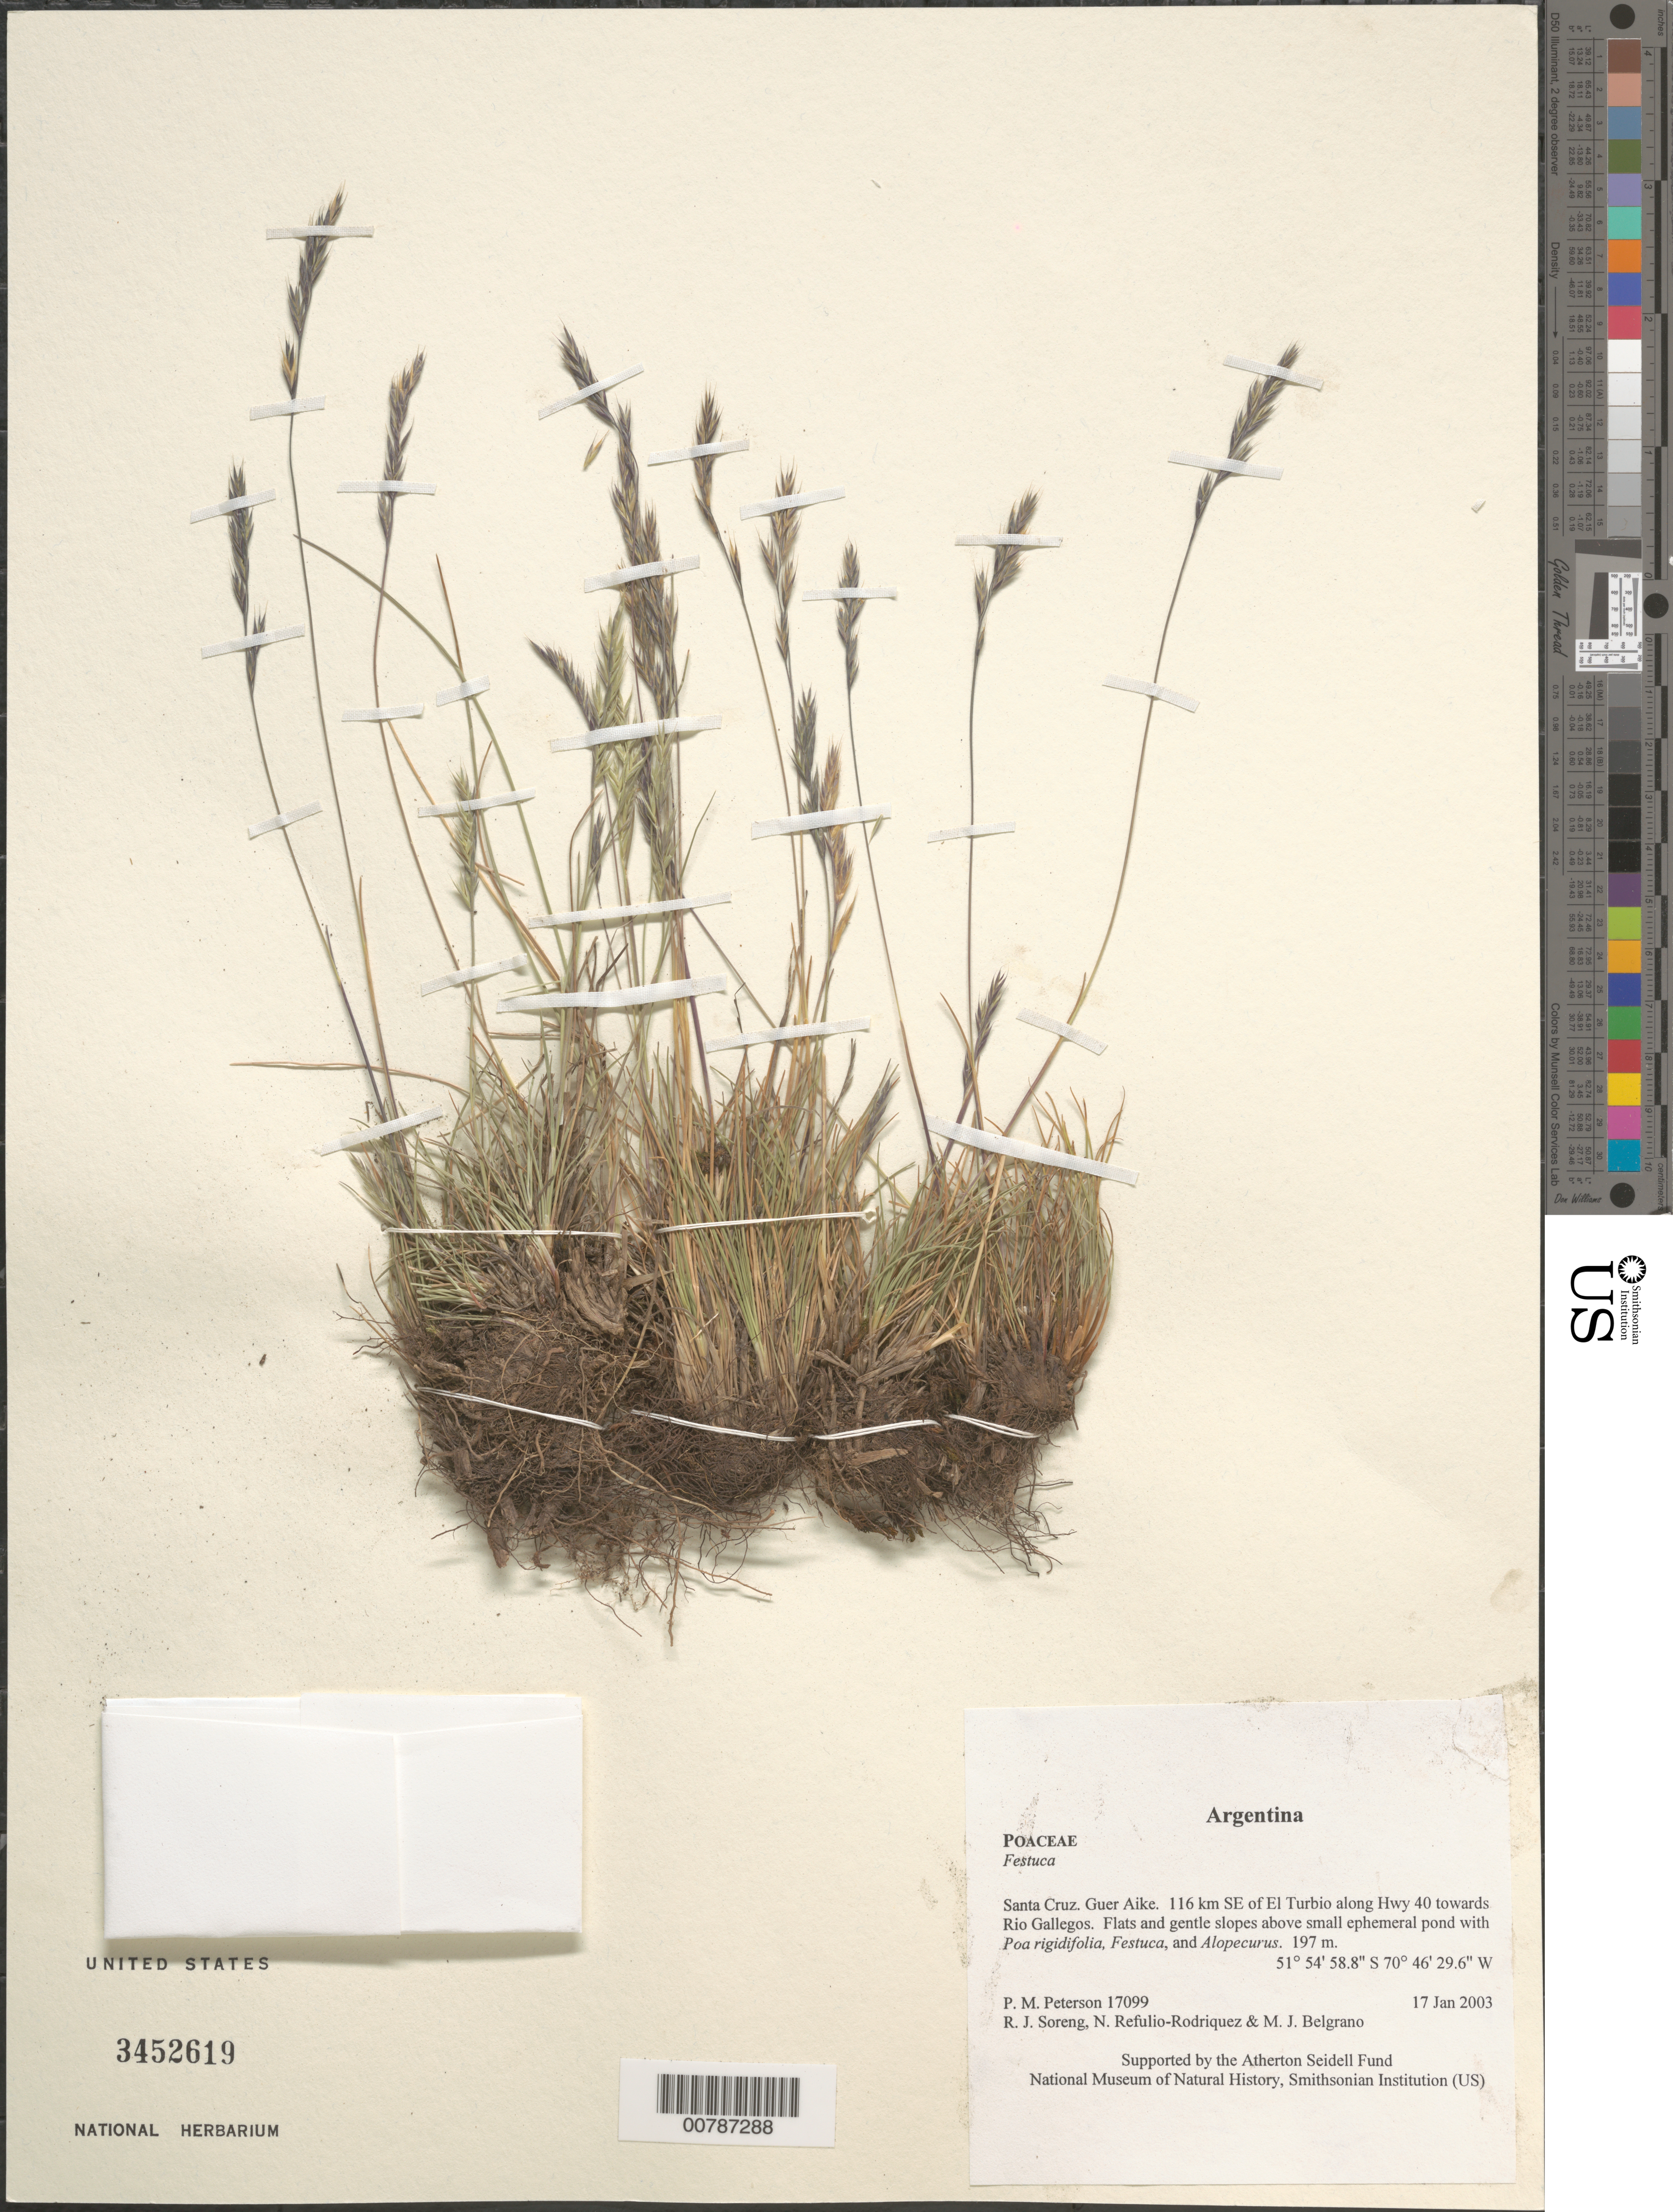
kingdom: Plantae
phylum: Tracheophyta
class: Liliopsida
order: Poales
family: Poaceae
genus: Festuca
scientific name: Festuca sp.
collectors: P. M. Peterson, R. J. Soreng, N. Refulio-Rodríguez & M. Belgrano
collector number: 17099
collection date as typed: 17 Jan 2003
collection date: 2003-01-17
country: Argentina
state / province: Santa Cruz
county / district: Guer Aike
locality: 116 km SE of El Turbio along Hwy 40 towards Rio Gallegos. Flats and gentle slopes above small ephemeral pond with Poa rigidifolia, Festuca, and Alopecurus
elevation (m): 197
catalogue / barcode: US 3452619